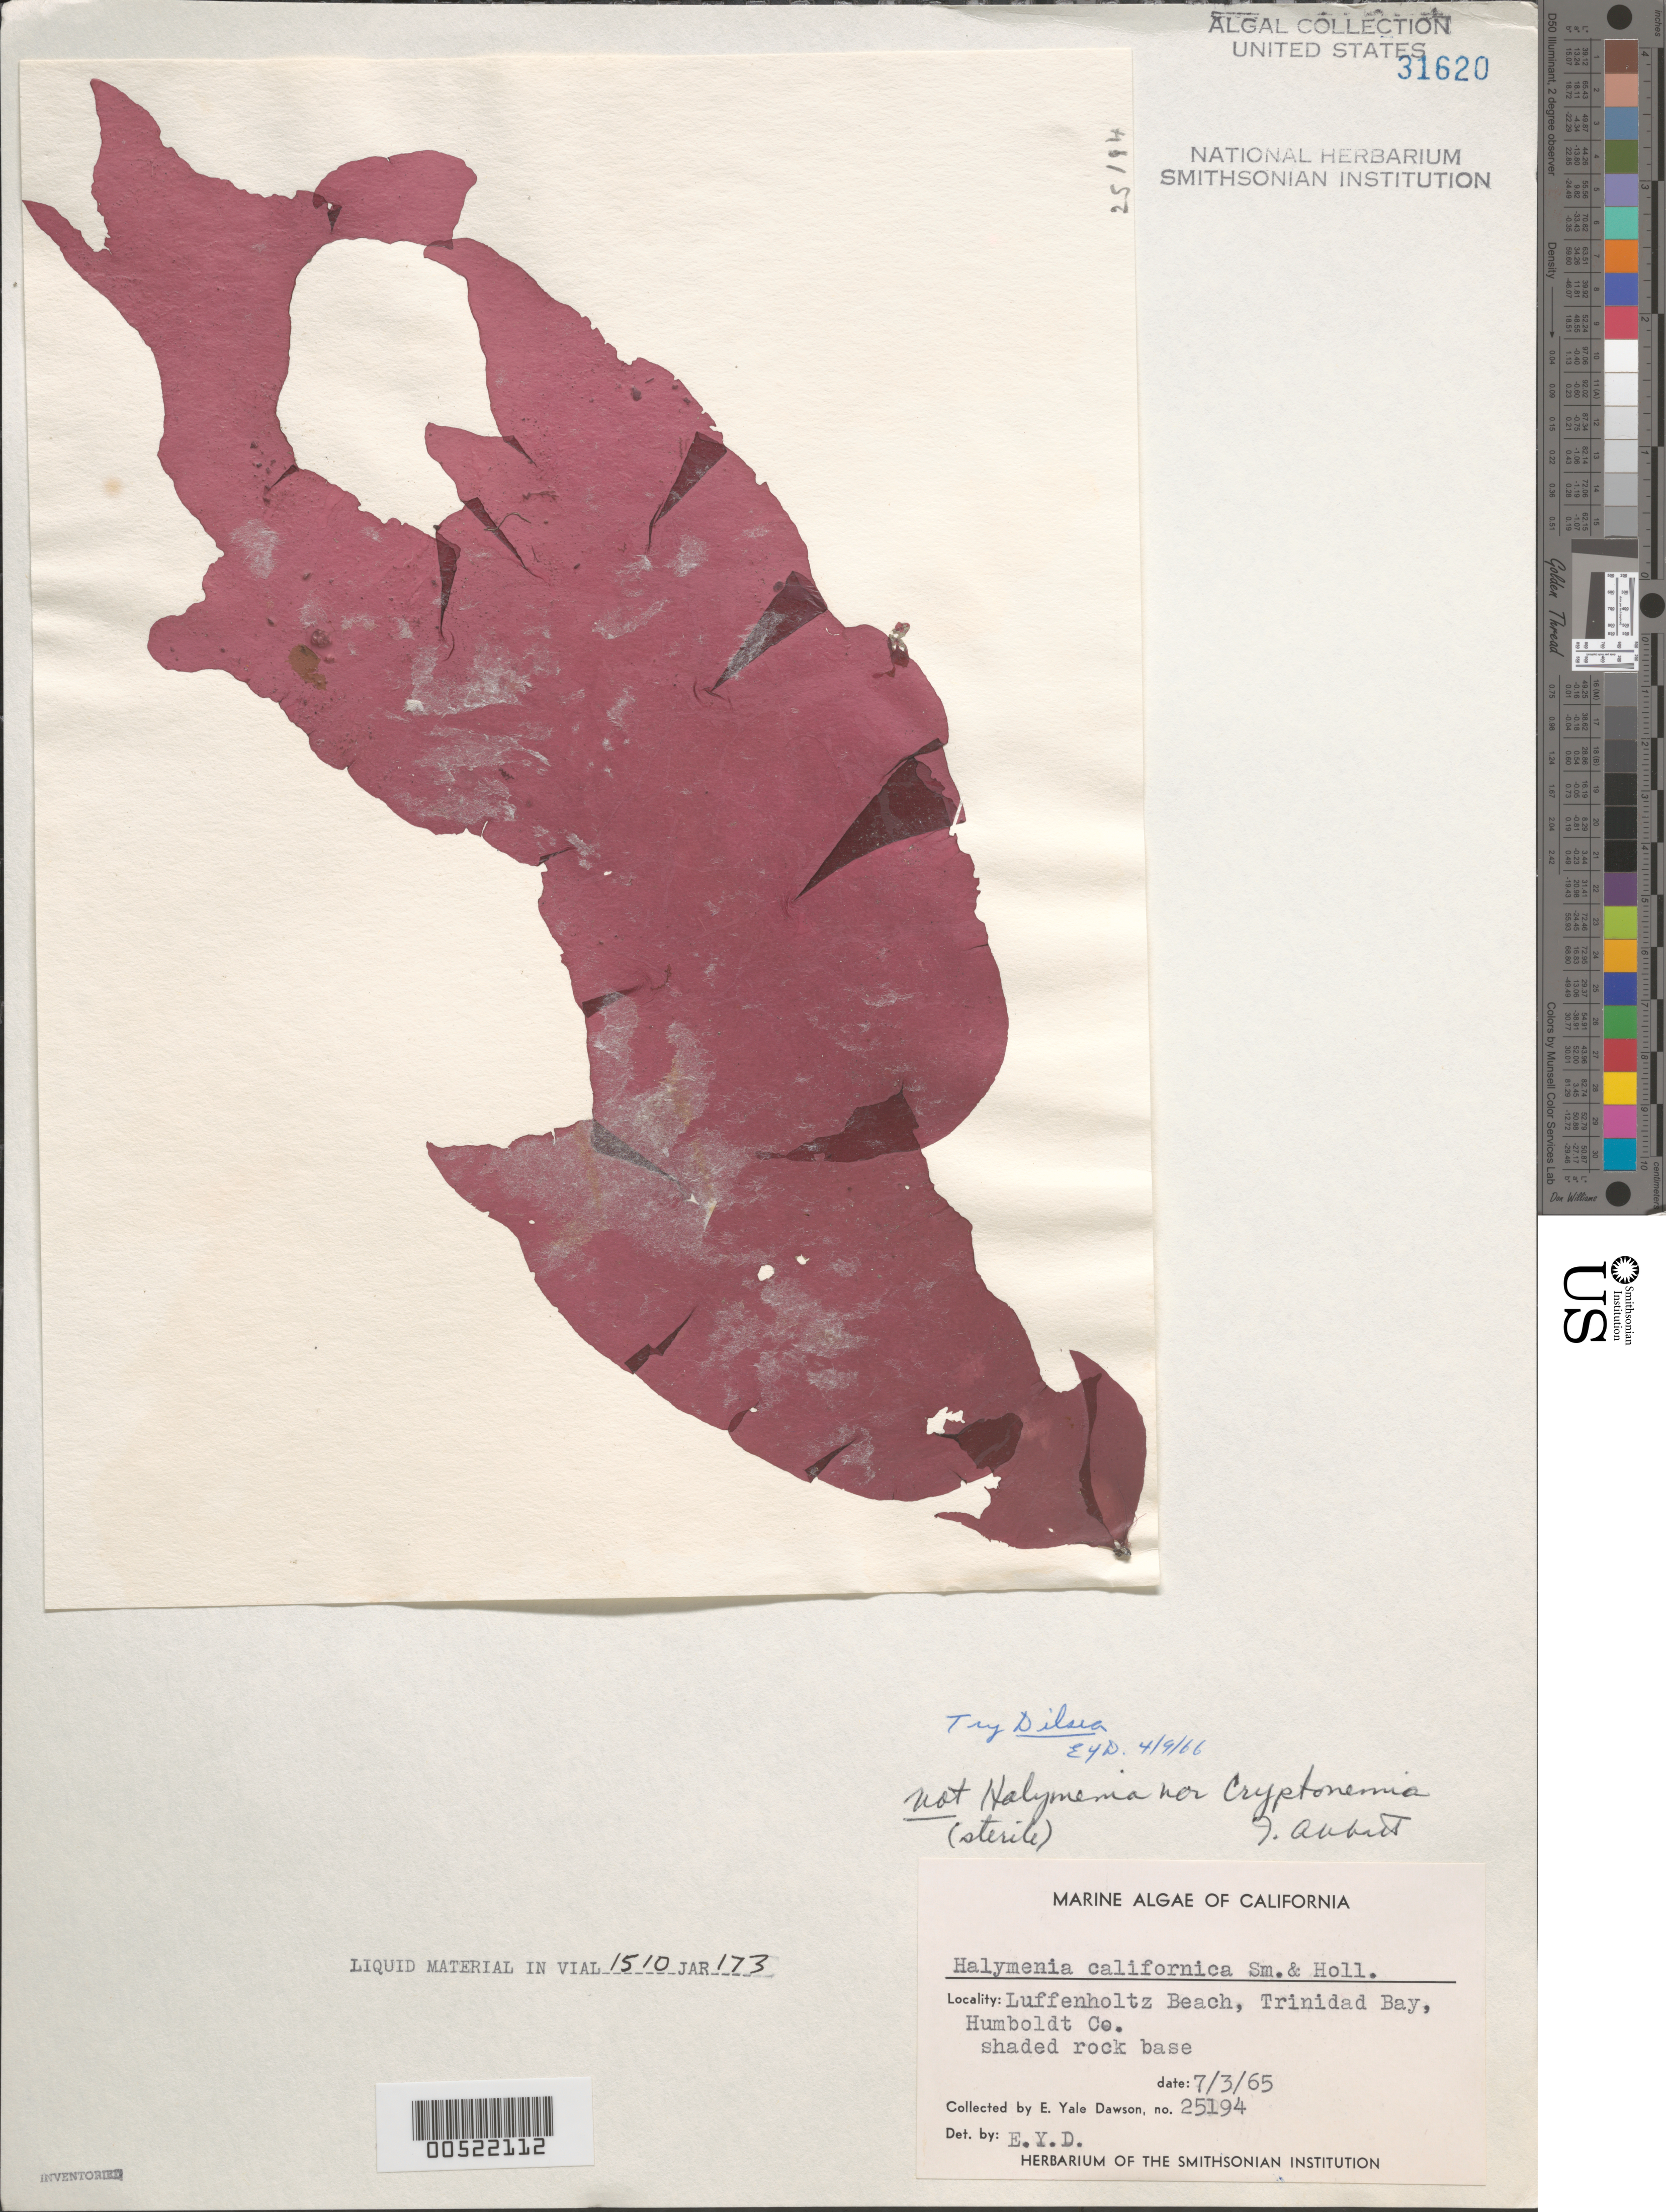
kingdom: Plantae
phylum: Rhodophyta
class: Florideophyceae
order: Gigartinales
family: Dumontiaceae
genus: Dilsea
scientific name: Dilsea californica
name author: (J. Agardh) Kuntze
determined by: Dawson, E. Y.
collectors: E. Y. Dawson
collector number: EYD 25194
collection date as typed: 03 Jul 1965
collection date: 1965-07-03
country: United States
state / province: California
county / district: Humboldt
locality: Luffenholtz Beach, Trinidad Bay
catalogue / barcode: US 31620